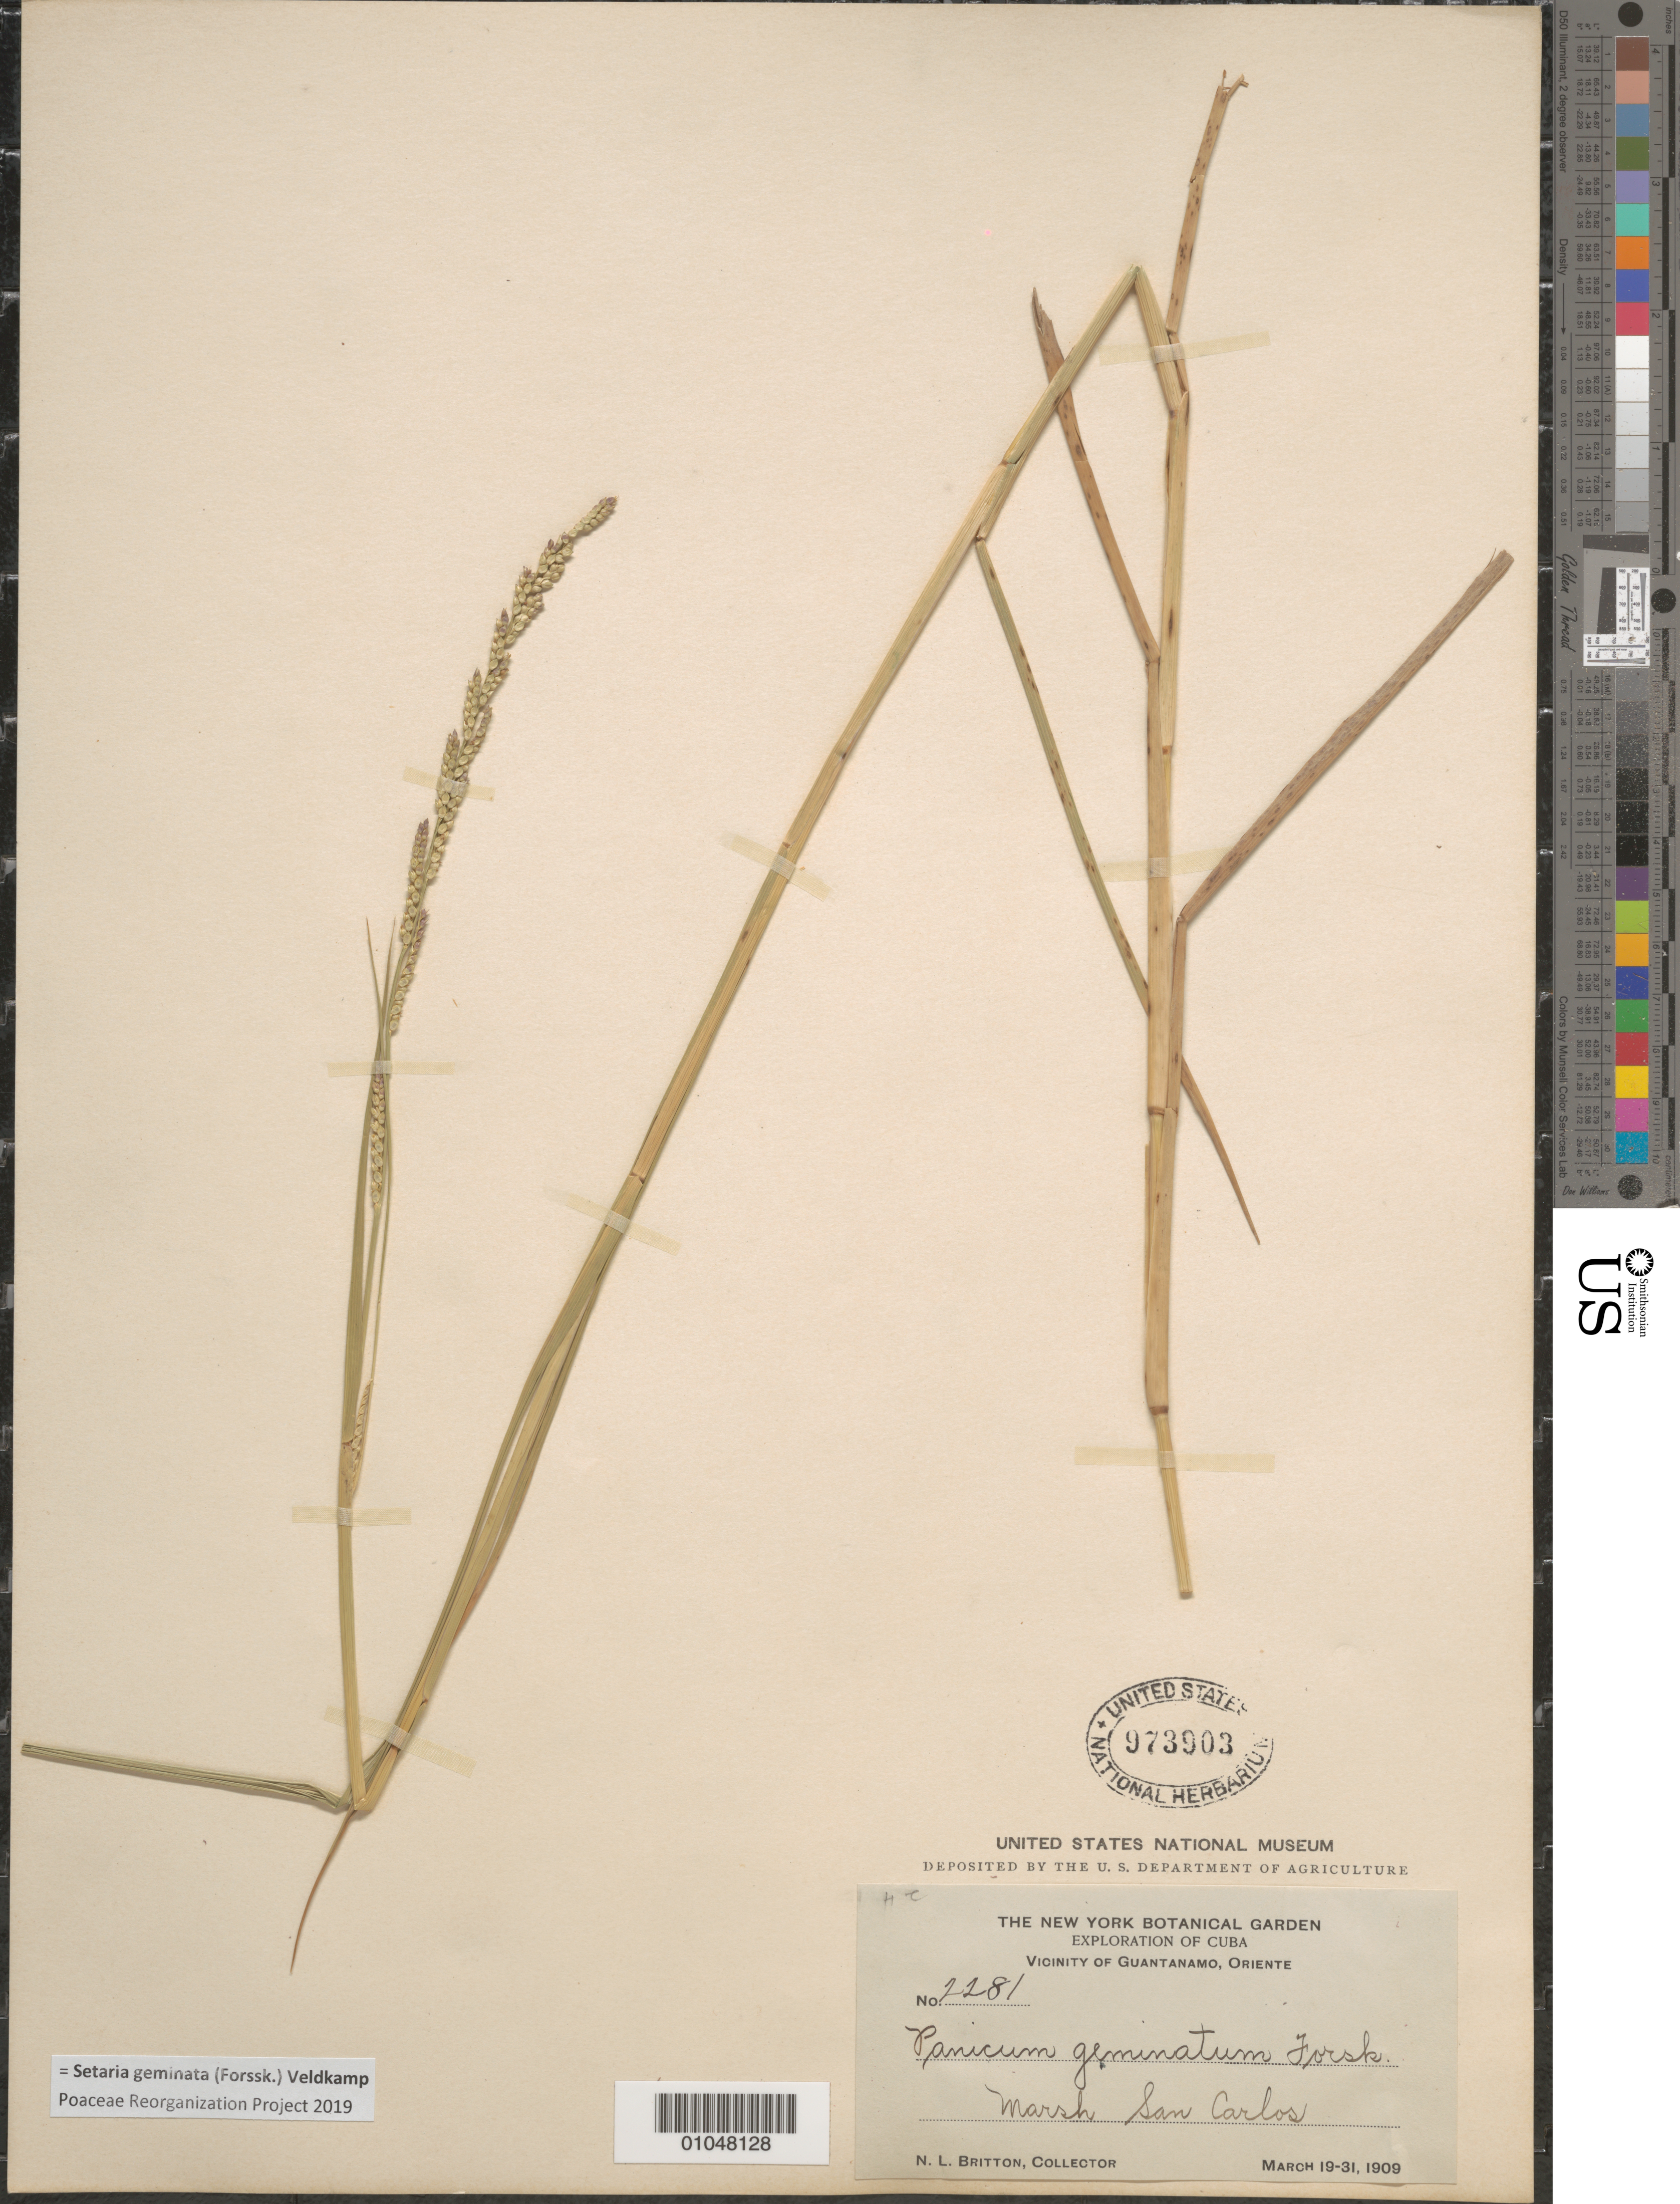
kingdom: Plantae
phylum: Tracheophyta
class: Liliopsida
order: Poales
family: Poaceae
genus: Panicum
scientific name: Panicum geminatum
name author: Forssk.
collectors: N. Britton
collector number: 2281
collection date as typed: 19 Mar 1909 to 31 Mar 1909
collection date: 1909-03-19/1909-03-31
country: Cuba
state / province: Guantánamo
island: Cuba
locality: Vic of Guantánamo, San Carlos marsh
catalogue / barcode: US 973903